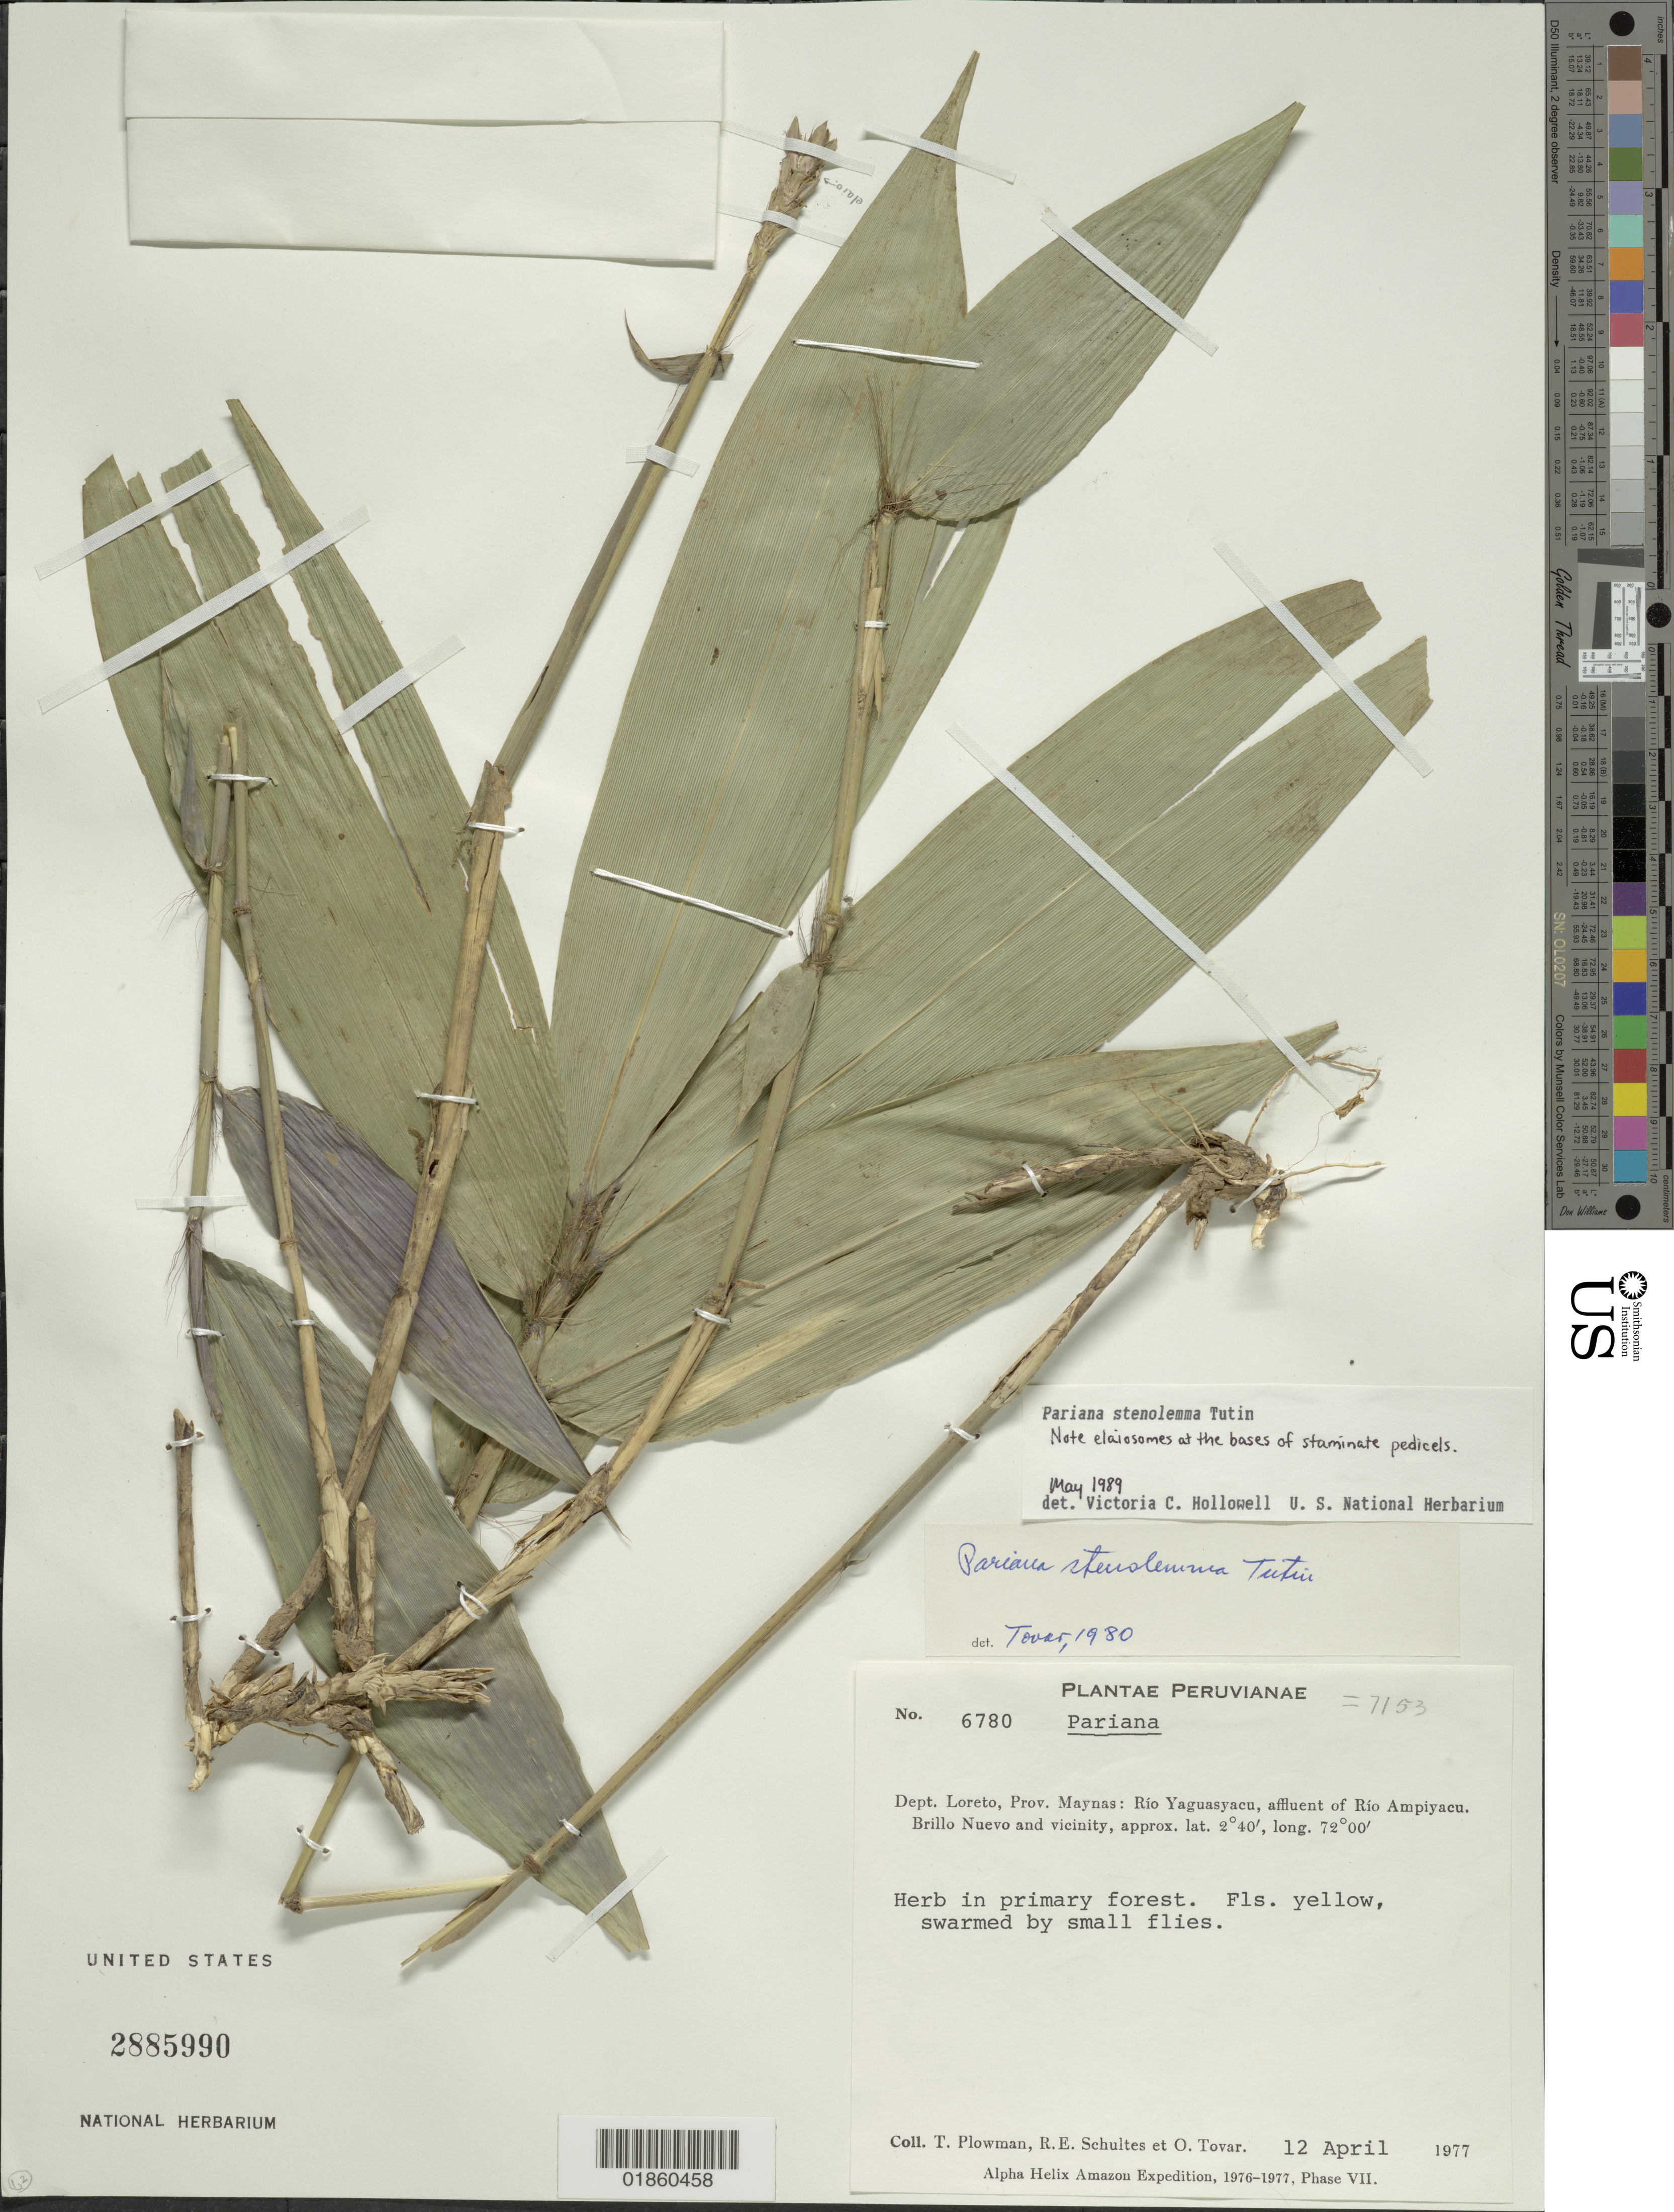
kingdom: Plantae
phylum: Tracheophyta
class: Liliopsida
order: Poales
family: Poaceae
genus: Pariana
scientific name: Pariana stenolemma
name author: Tutin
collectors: T. Plowman, R. E. Schultes & O. Tovar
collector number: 6780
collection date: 1977-04-12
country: Peru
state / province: Loreto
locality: Rio: Yaguasyacu, affluent of Rio Ampitaeu Brillo Nuevo and vicinity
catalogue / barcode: US 2885990